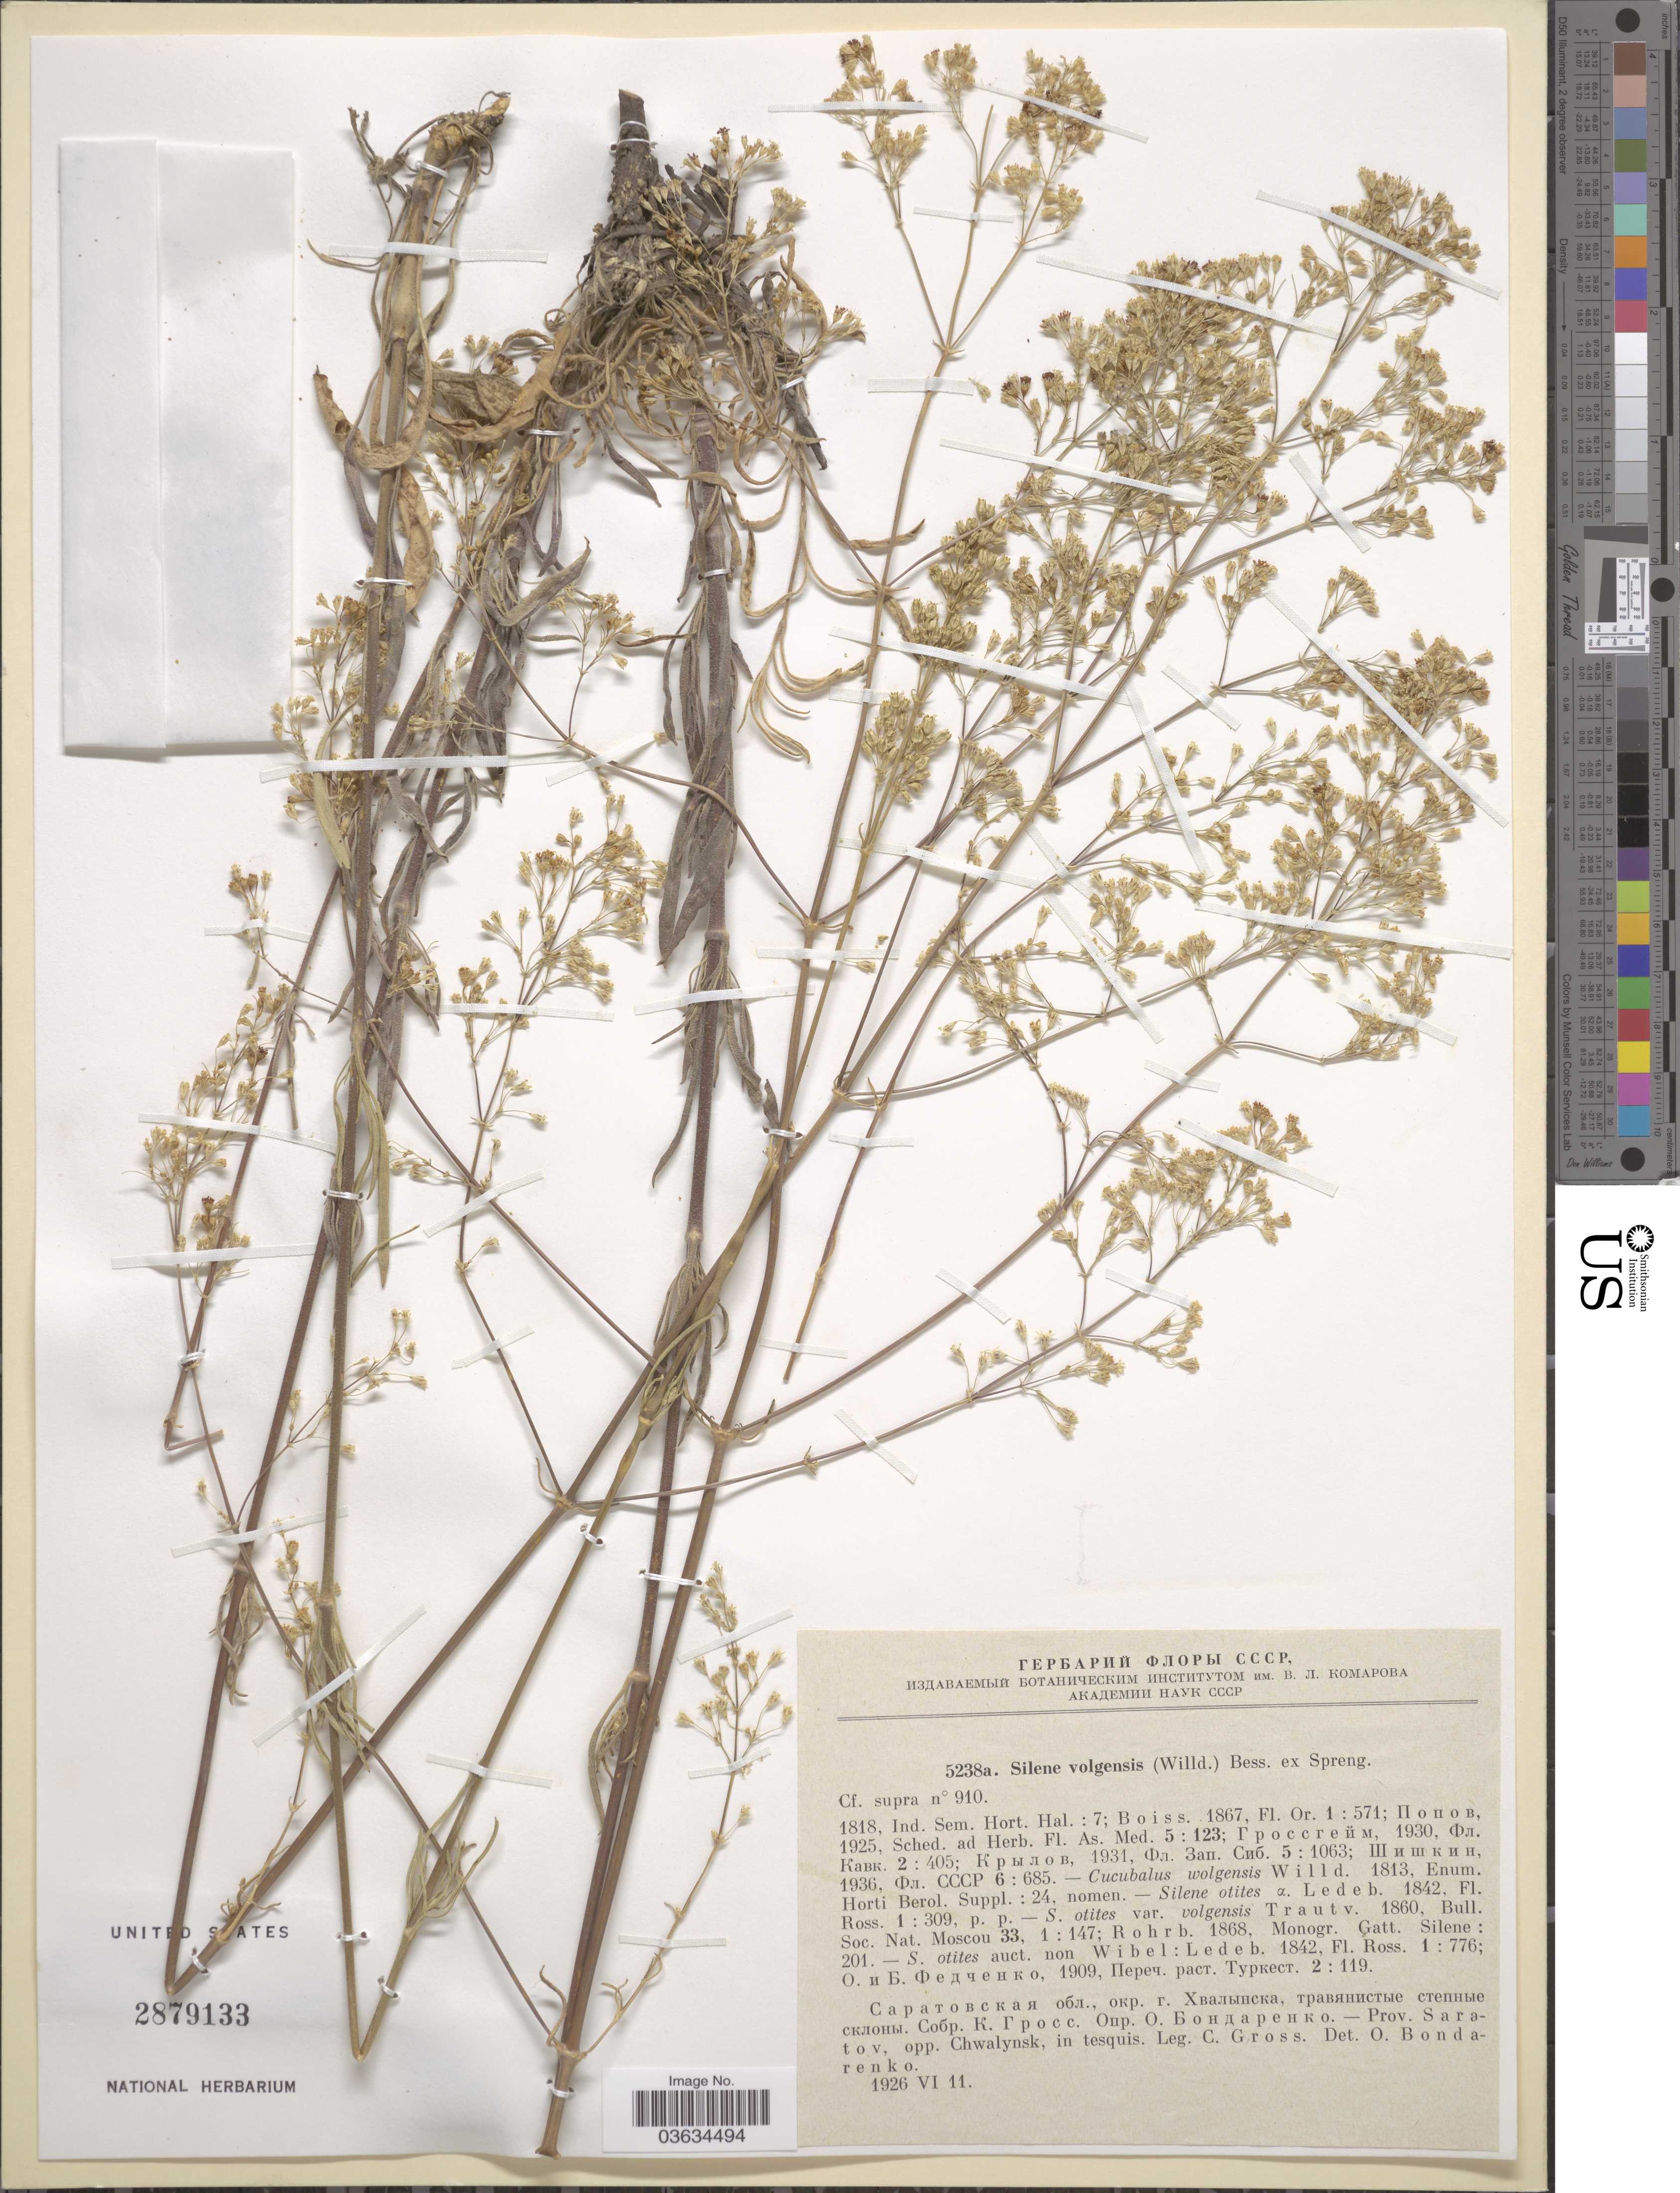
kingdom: Plantae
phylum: Tracheophyta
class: Magnoliopsida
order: Caryophyllales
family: Caryophyllaceae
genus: Silene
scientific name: Silene wolgensis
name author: (Hornem.) Otth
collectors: C. Gross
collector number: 5238a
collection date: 1926-06-11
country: Russian Federation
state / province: Saratov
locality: Opp. Chwalynsk, in tesquis.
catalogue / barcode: US 2879133